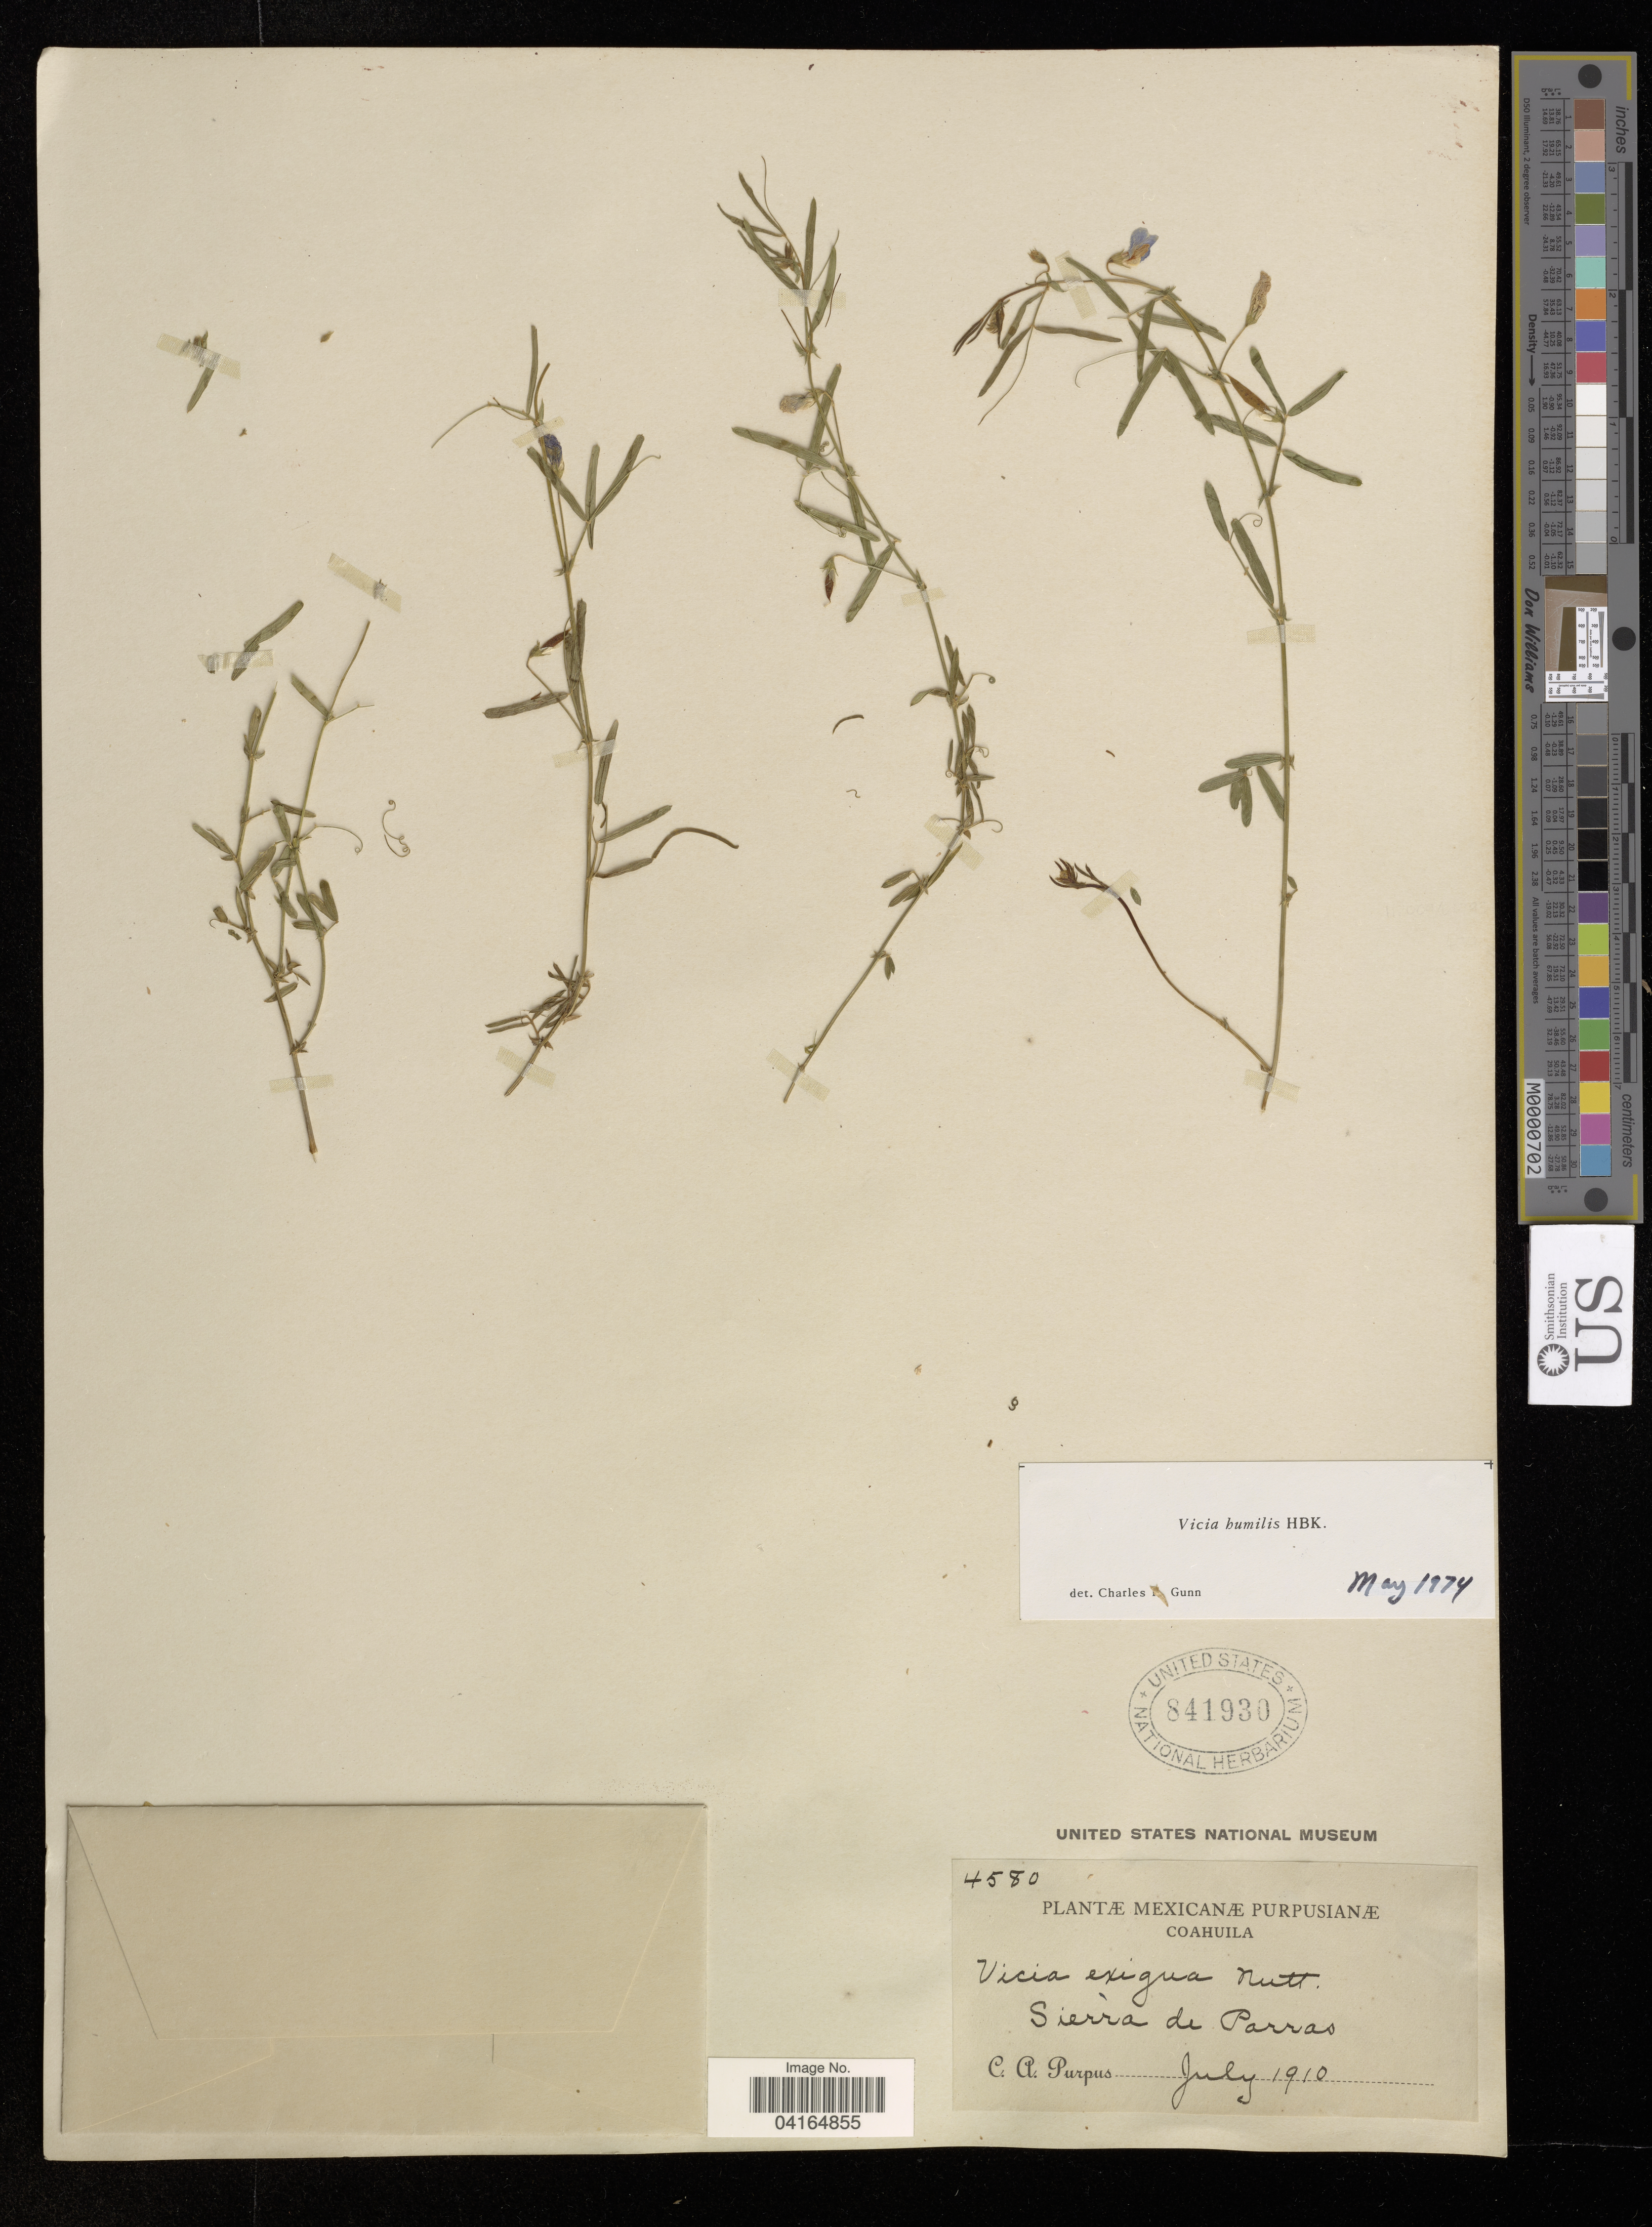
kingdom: Plantae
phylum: Tracheophyta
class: Magnoliopsida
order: Fabales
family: Fabaceae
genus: Vicia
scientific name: Vicia humilis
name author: Kunth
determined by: Hechenleitner, Paulina, RBG Edinburgh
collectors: C. A. Purpus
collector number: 4580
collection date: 1910-07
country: Mexico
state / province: Coahuila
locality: Sierra de Parras.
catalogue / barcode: US 841930